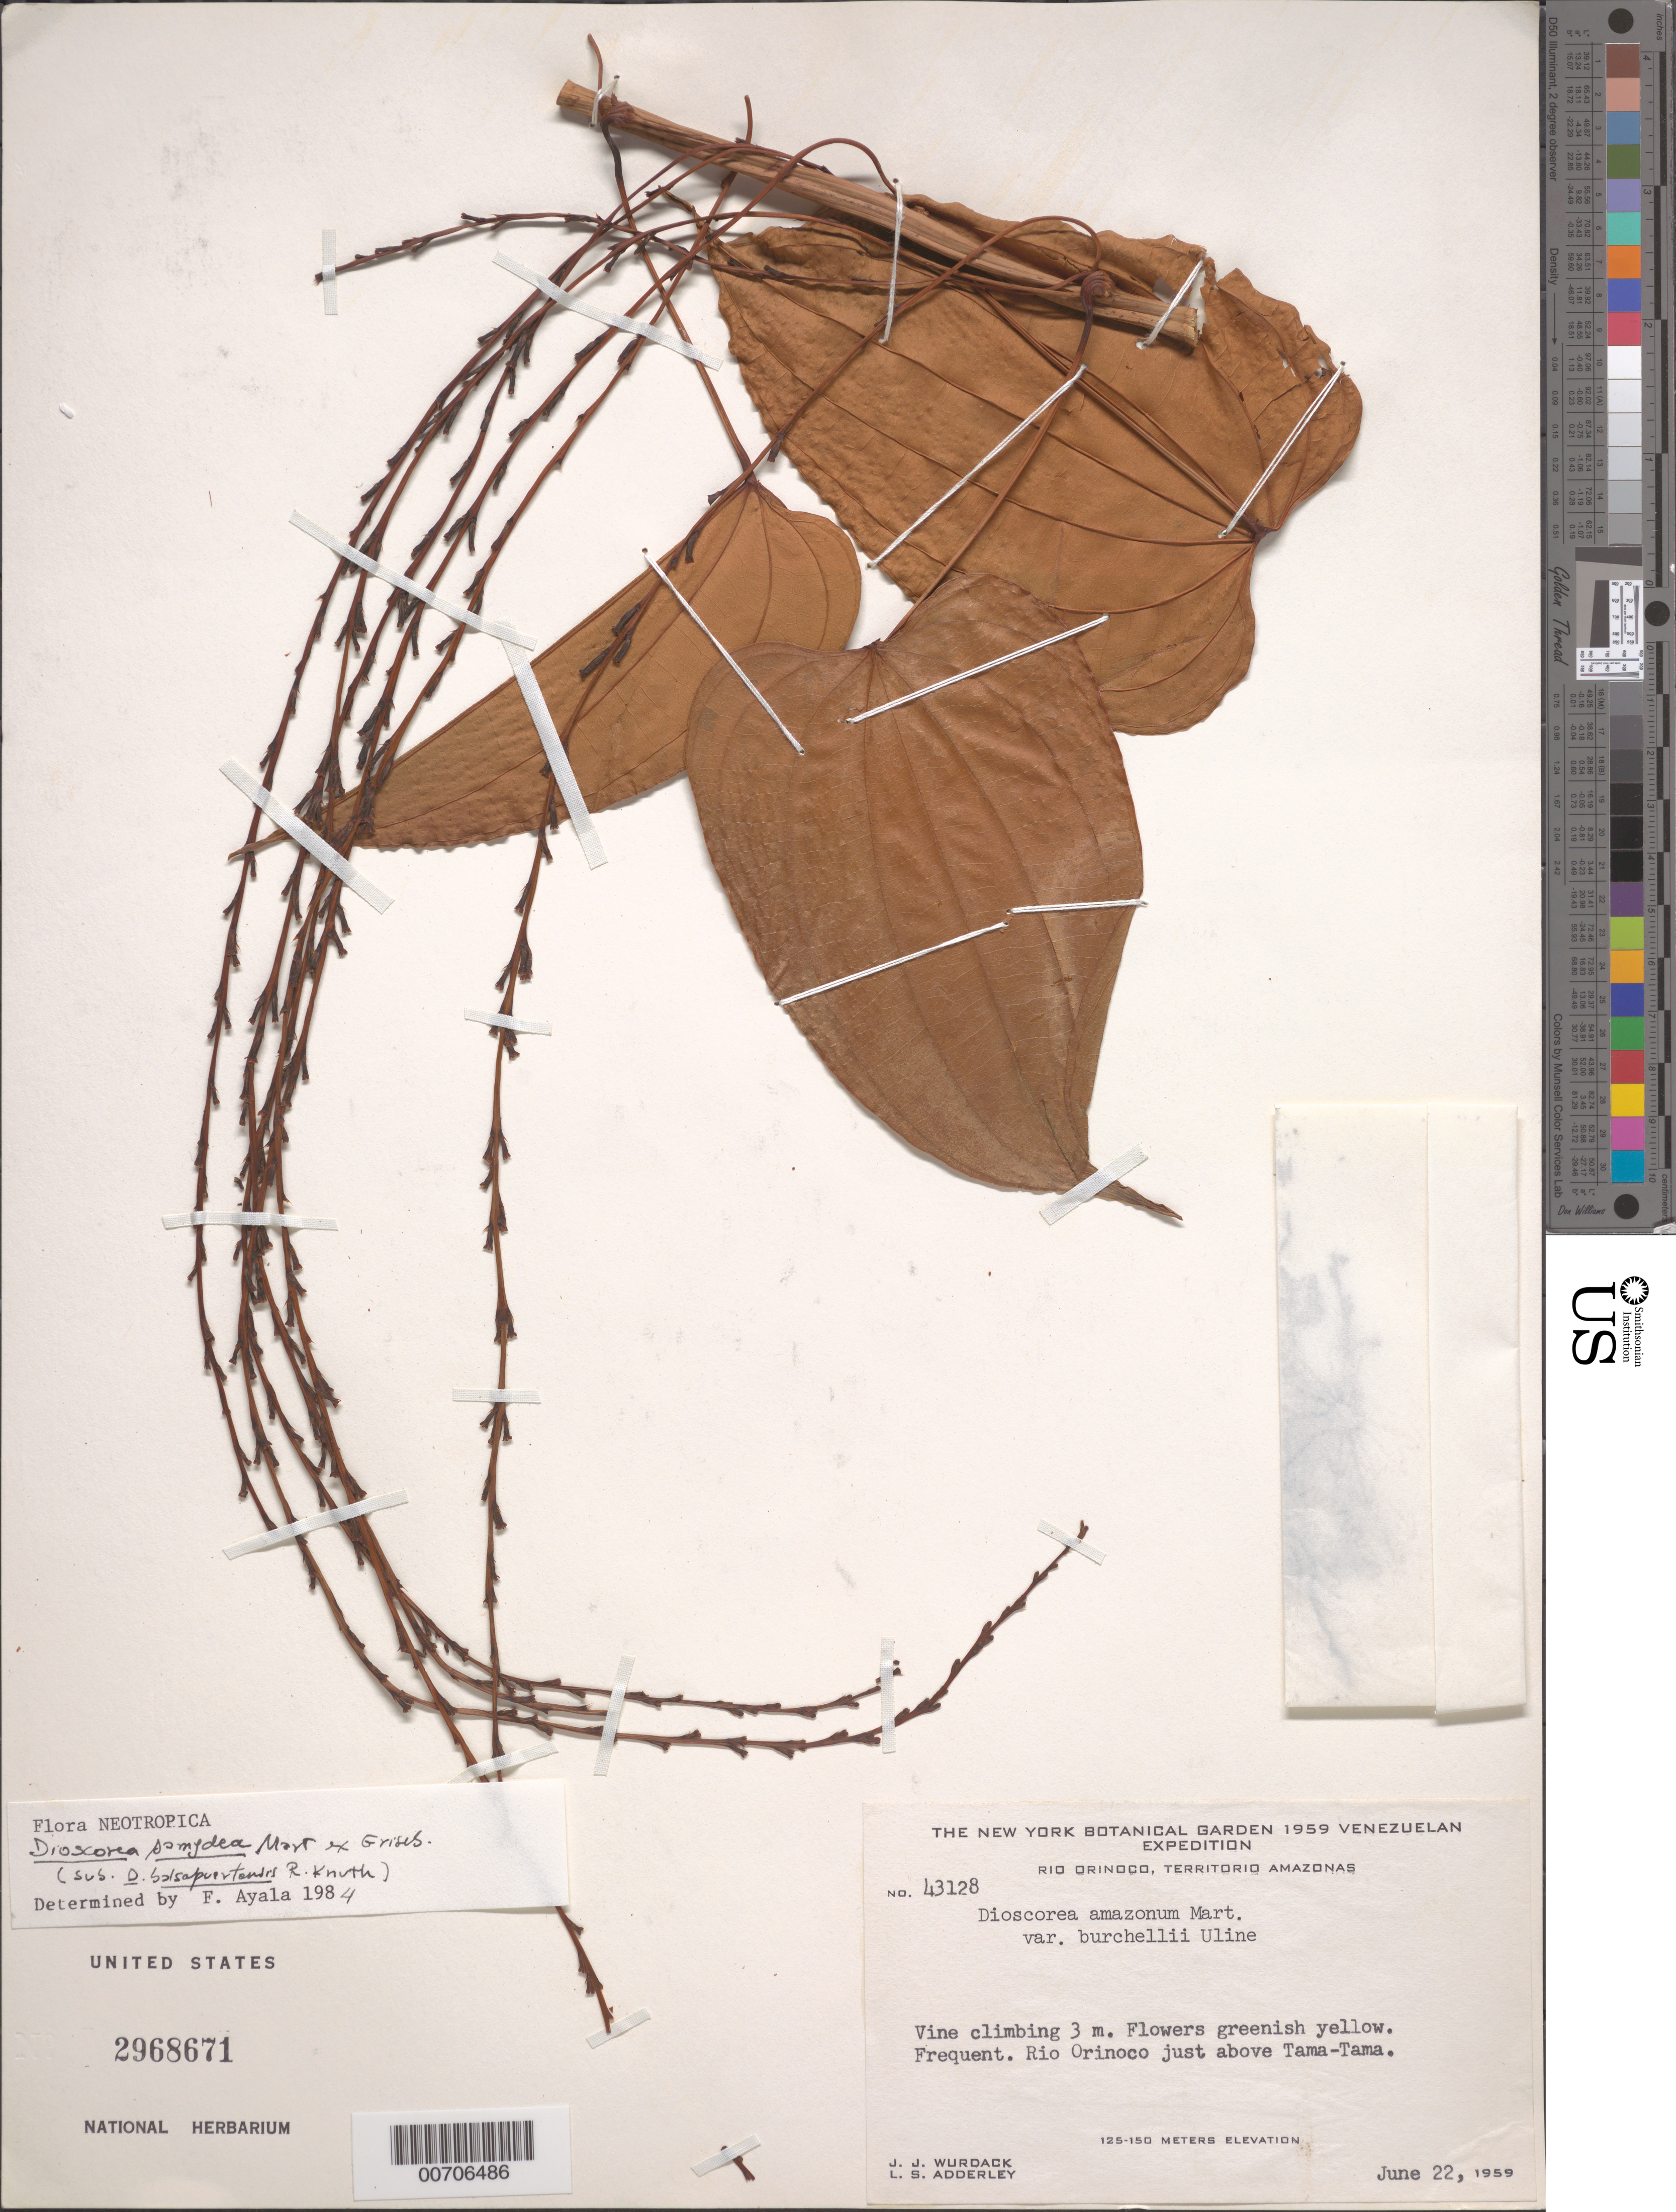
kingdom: Plantae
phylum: Tracheophyta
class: Liliopsida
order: Dioscoreales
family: Dioscoreaceae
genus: Dioscorea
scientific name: Dioscorea samydea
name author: Griseb.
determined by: Ayala F., Franklin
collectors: J. J. Wurdack & L. S. Adderley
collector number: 43128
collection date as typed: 22-Jun-59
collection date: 1959-06-22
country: Venezuela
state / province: Amazonas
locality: Río Orinoco, Tama-Tama, just above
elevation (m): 125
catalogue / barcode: US 2968671